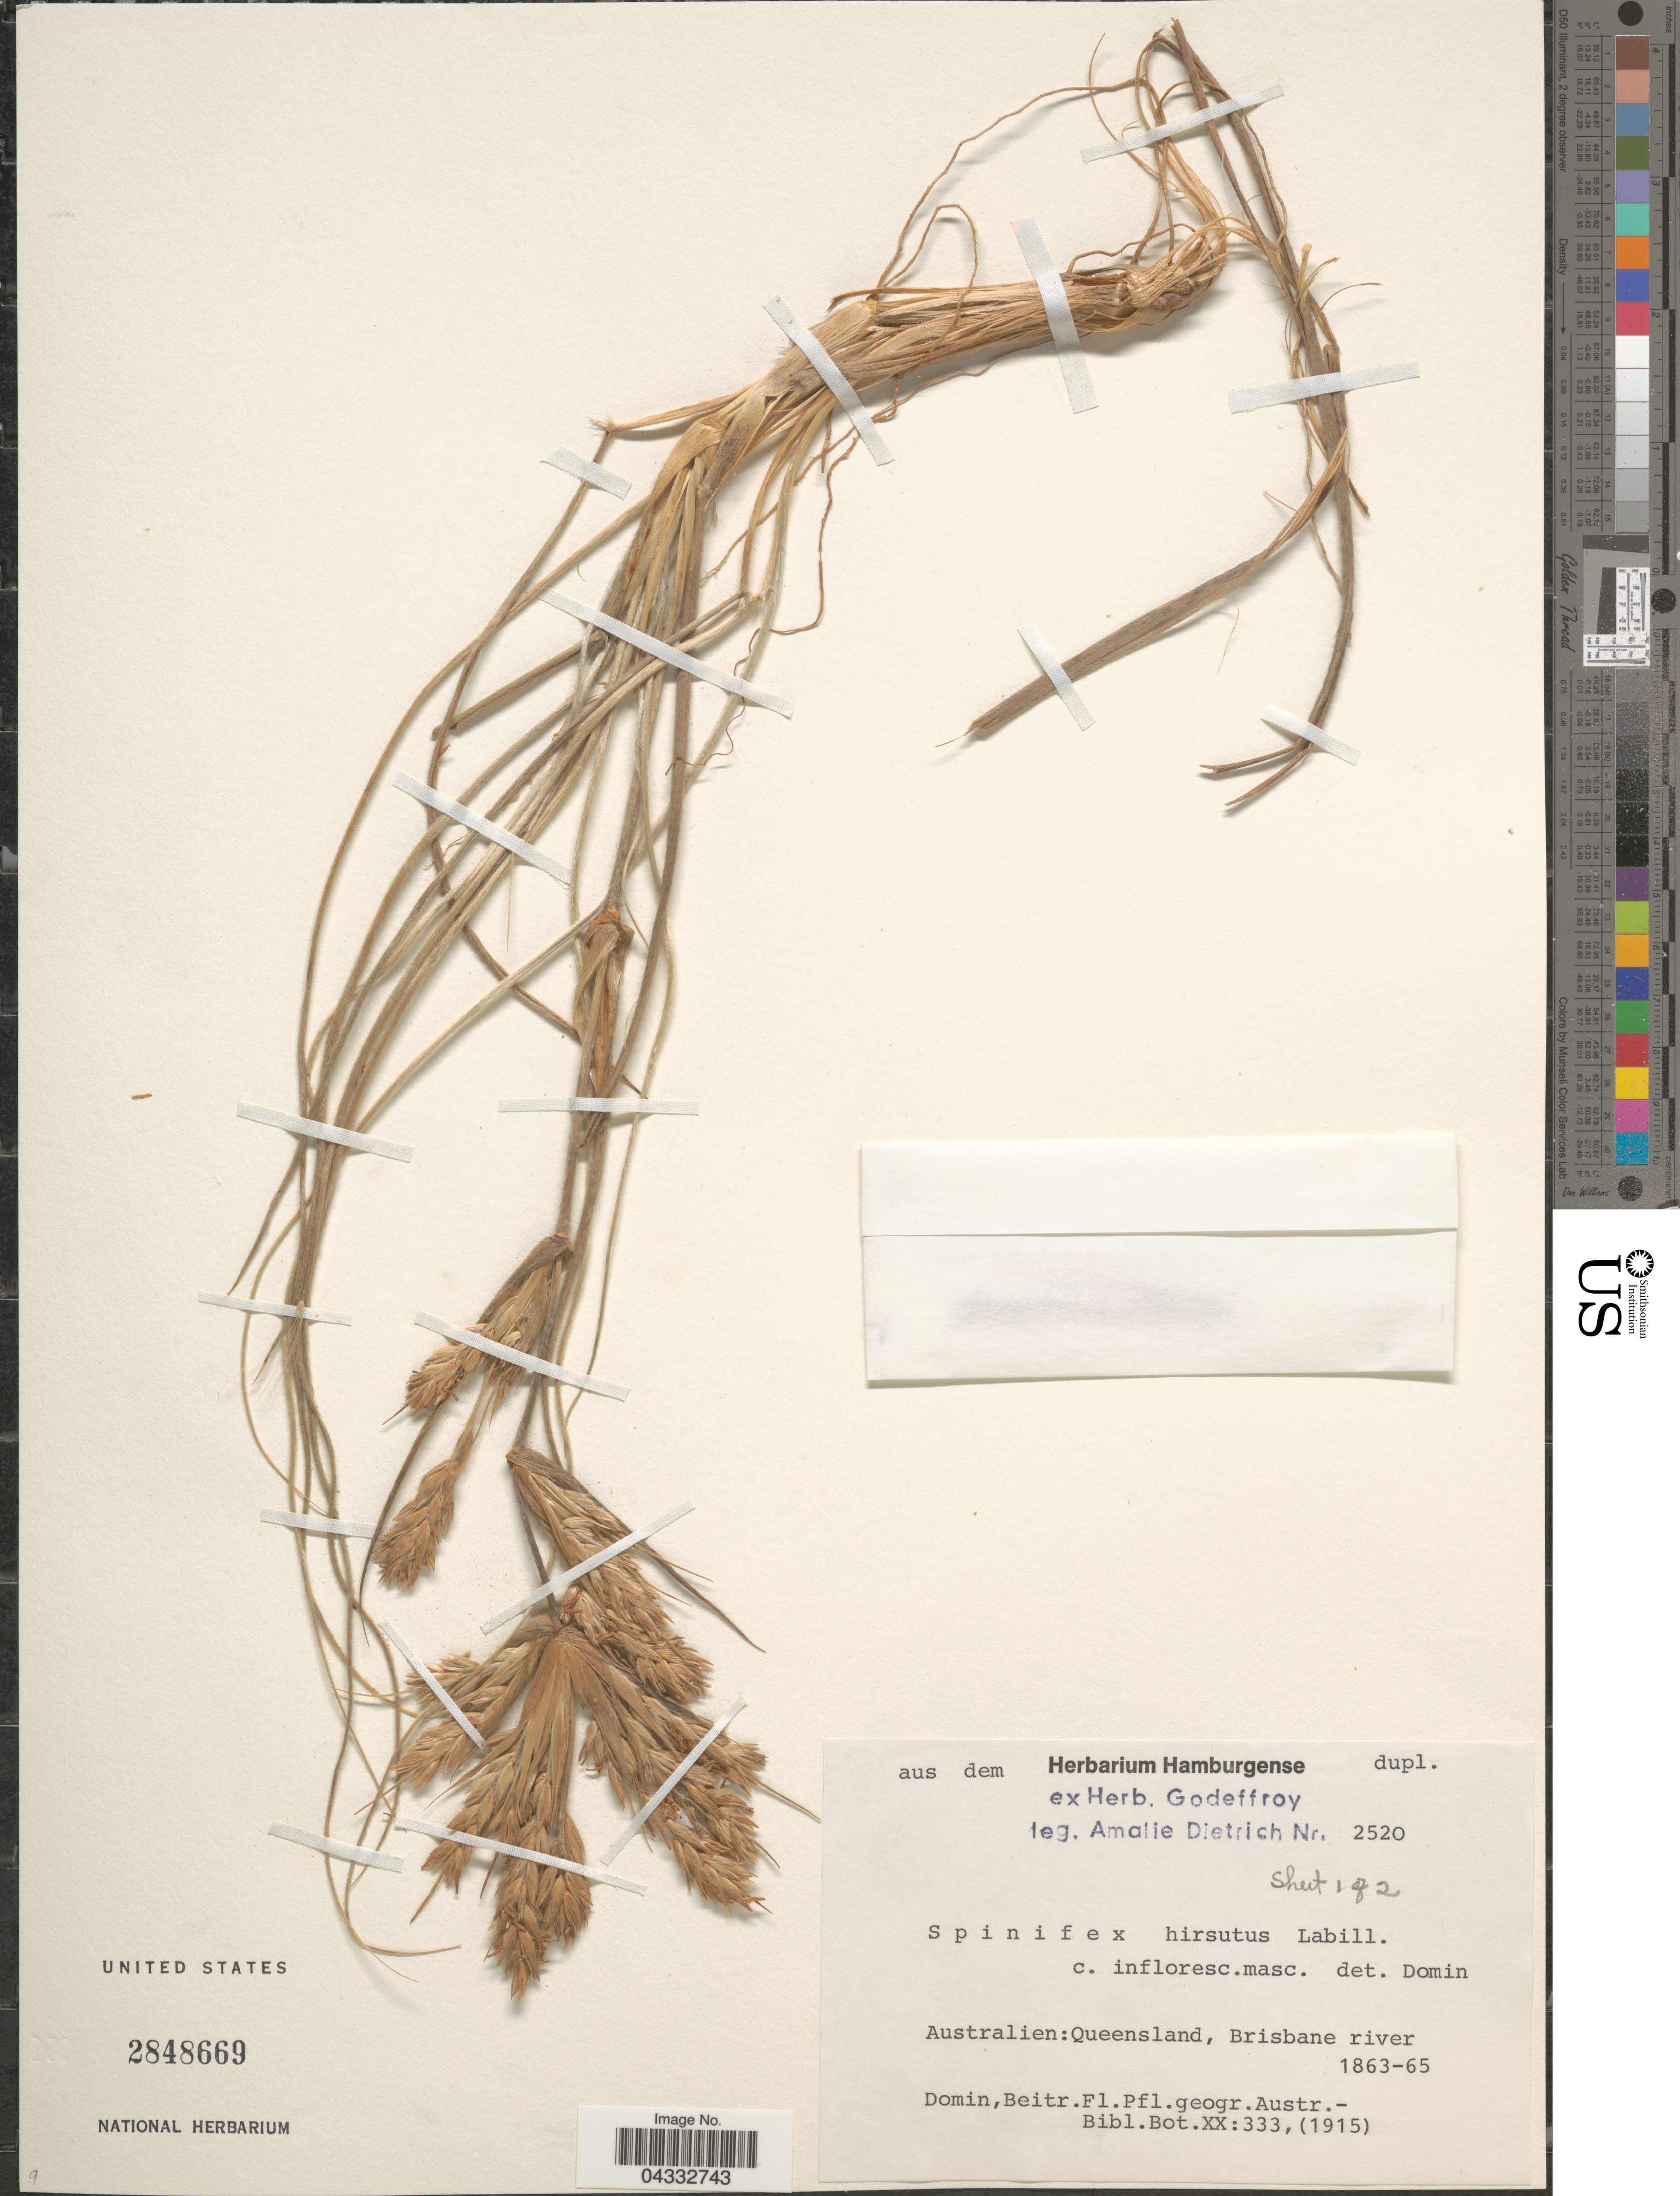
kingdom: Plantae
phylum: Tracheophyta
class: Liliopsida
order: Poales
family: Poaceae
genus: Spinifex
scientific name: Spinifex hirsutus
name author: Labill.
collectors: A. G. Dietrich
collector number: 2520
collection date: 1863/1865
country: Australia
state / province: Queensland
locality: Brisbane river.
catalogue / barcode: US 2848669